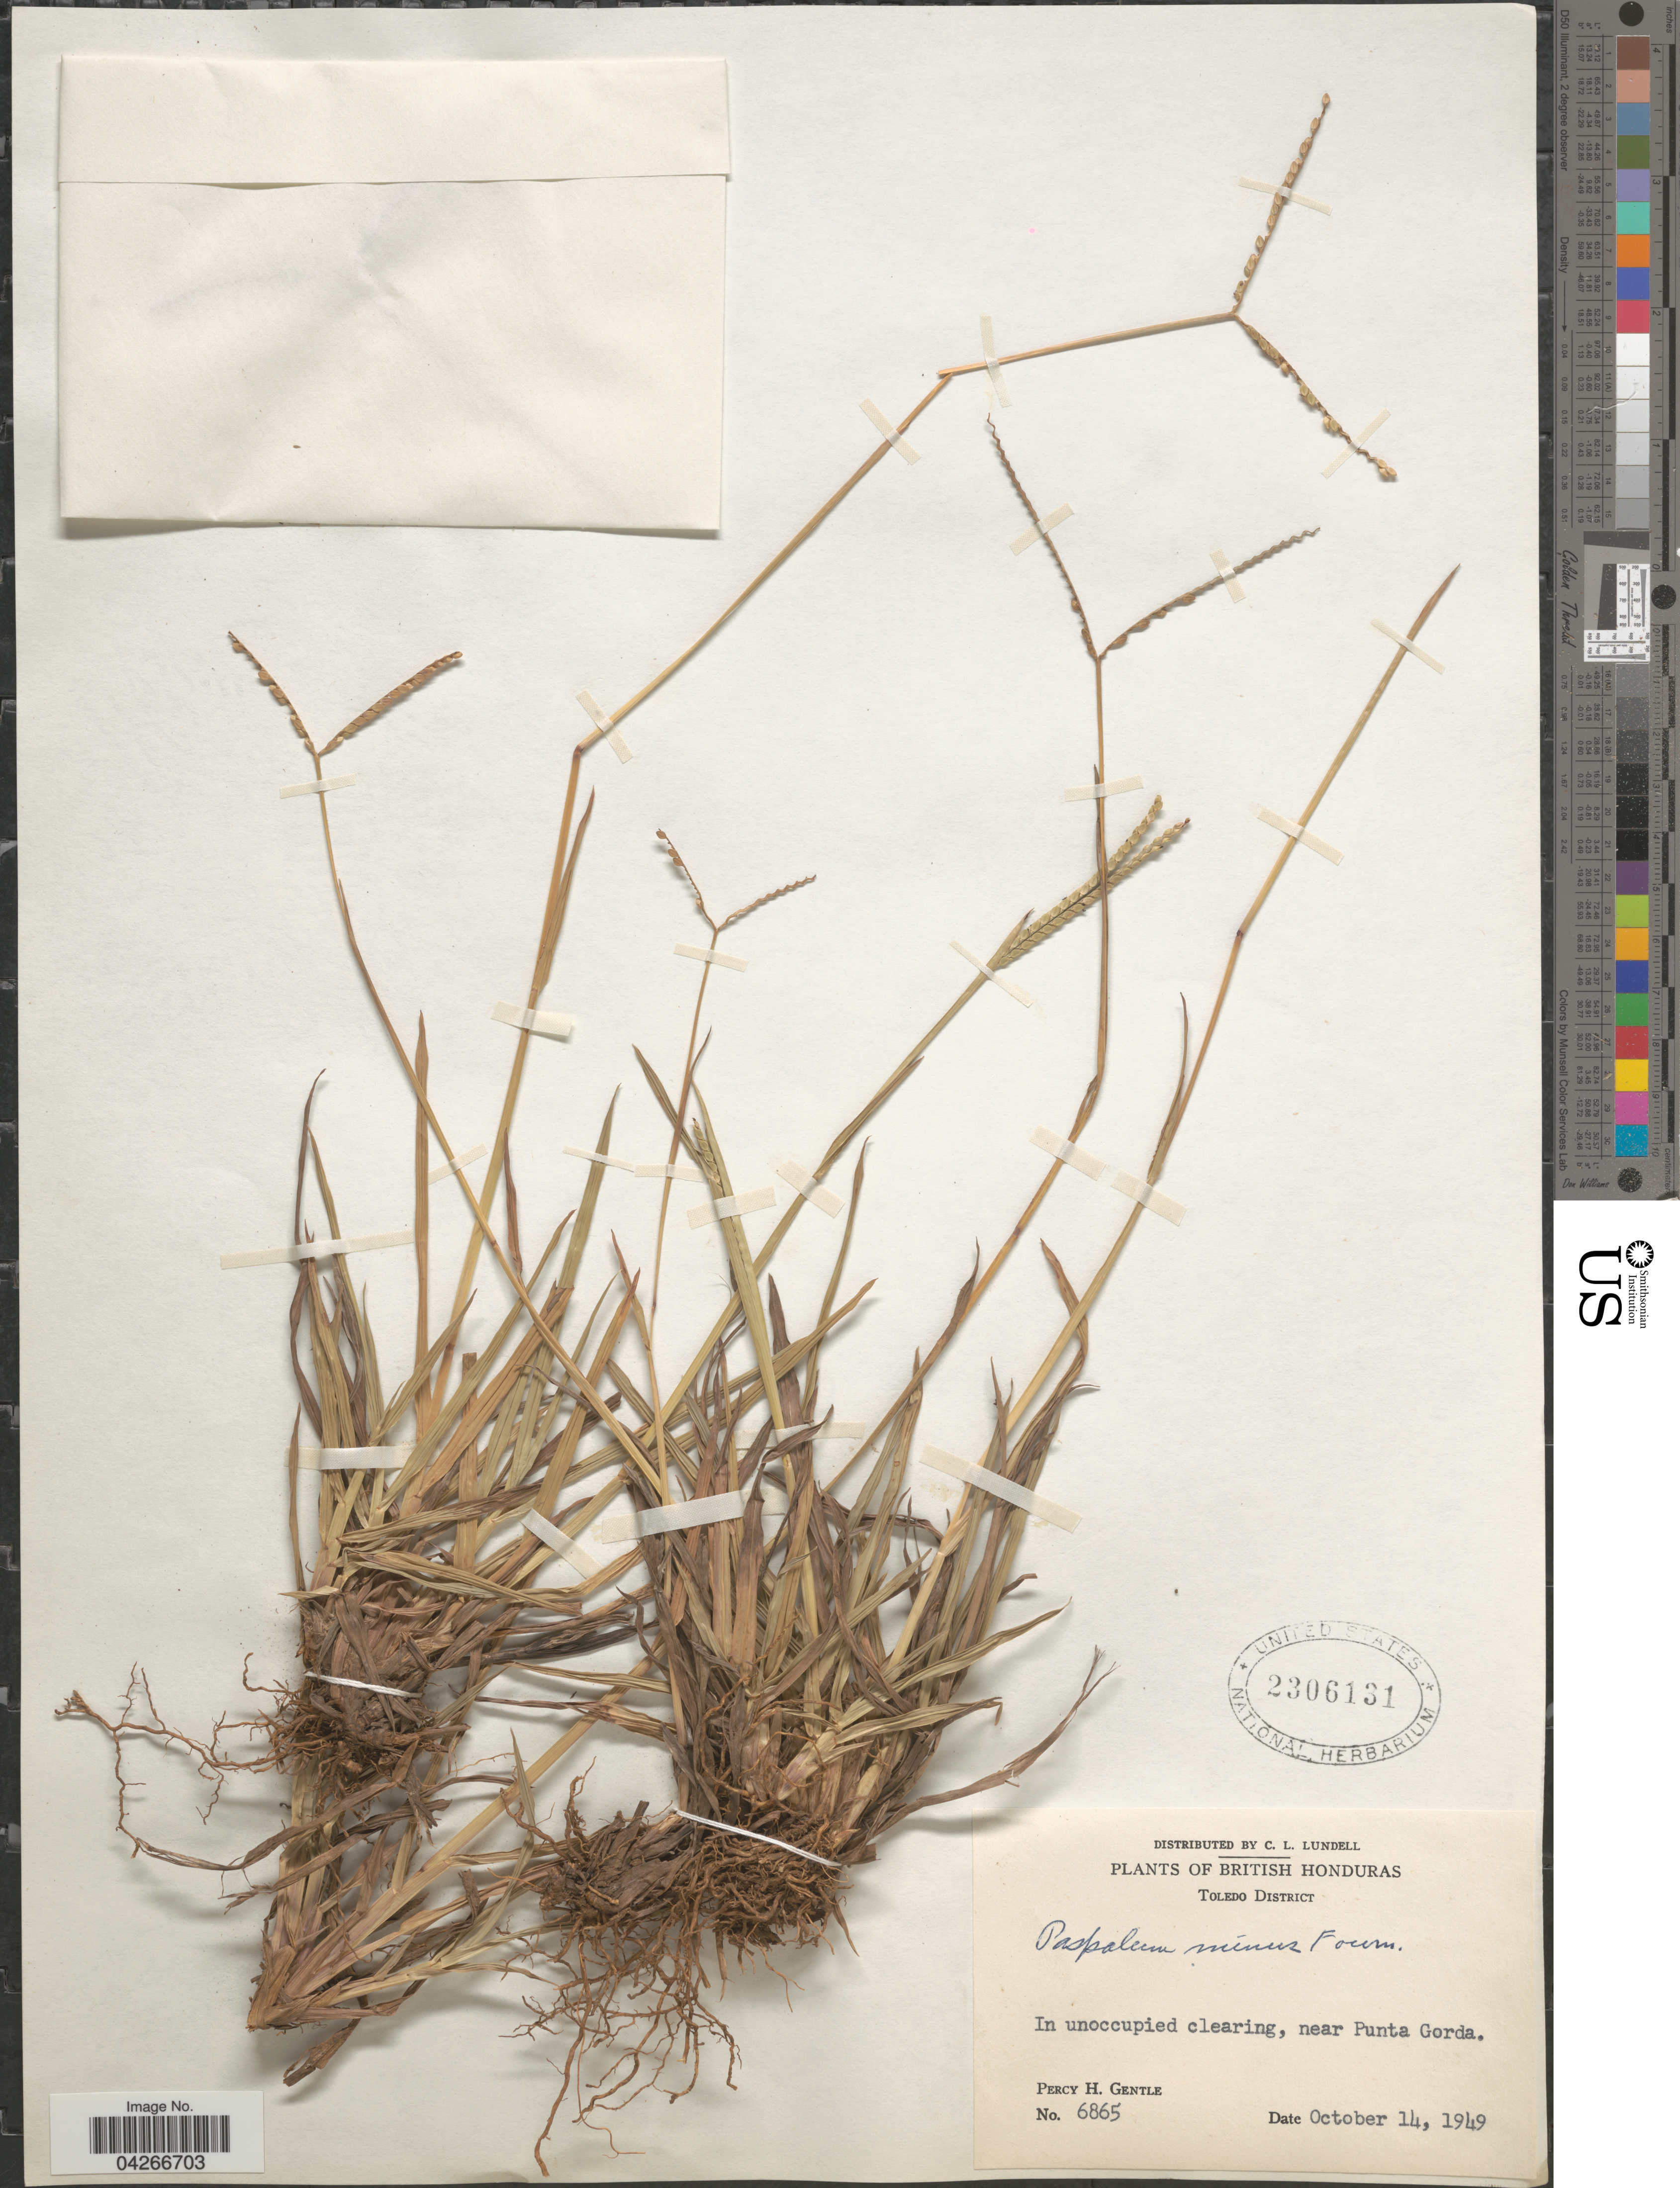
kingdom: Plantae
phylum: Tracheophyta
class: Liliopsida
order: Poales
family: Poaceae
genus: Paspalum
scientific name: Paspalum minus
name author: E. Fourn.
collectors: P. H. Gentle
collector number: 6865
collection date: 1949-10-14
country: Belize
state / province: Toledo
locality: British Honduras. Toledo District. Near Punta Gorda.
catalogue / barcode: US 2306131